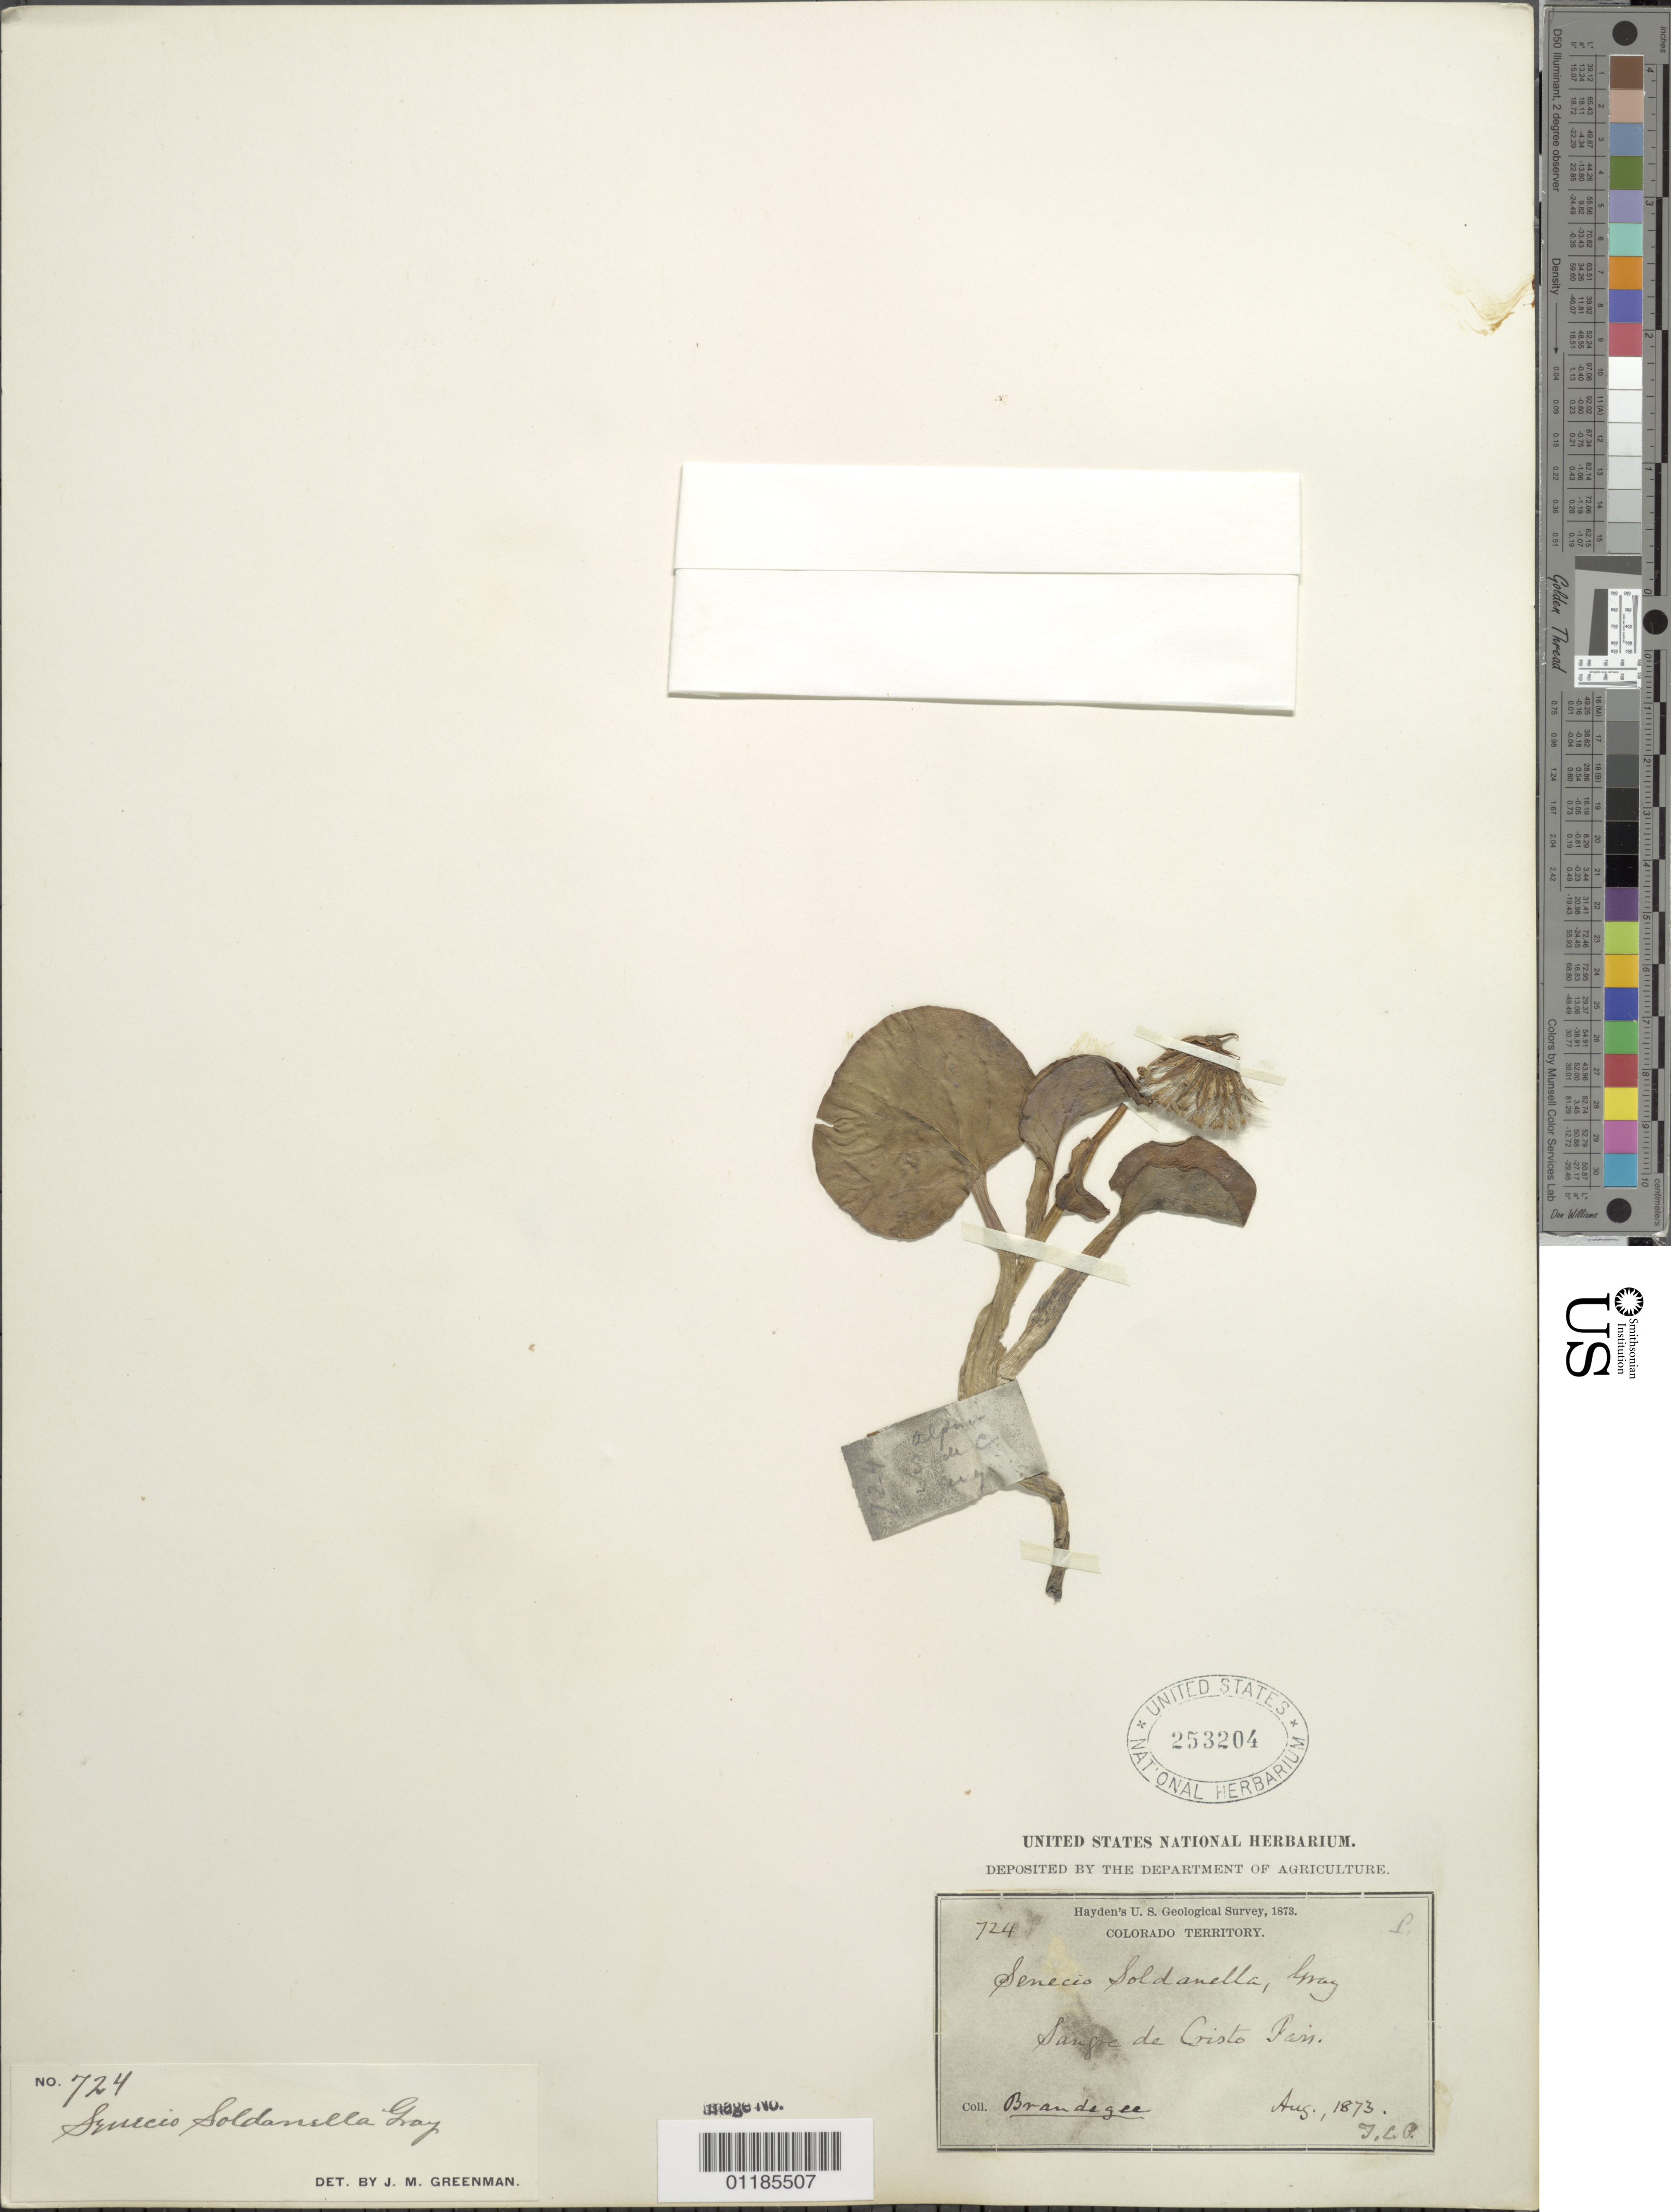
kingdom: Plantae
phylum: Tracheophyta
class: Magnoliopsida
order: Asterales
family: Asteraceae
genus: Senecio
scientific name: Senecio soldanella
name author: A. Gray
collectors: T. S. Brandegee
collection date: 1873-08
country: United States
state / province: Colorado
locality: Sangre de Cristo Pass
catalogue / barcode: US 253204